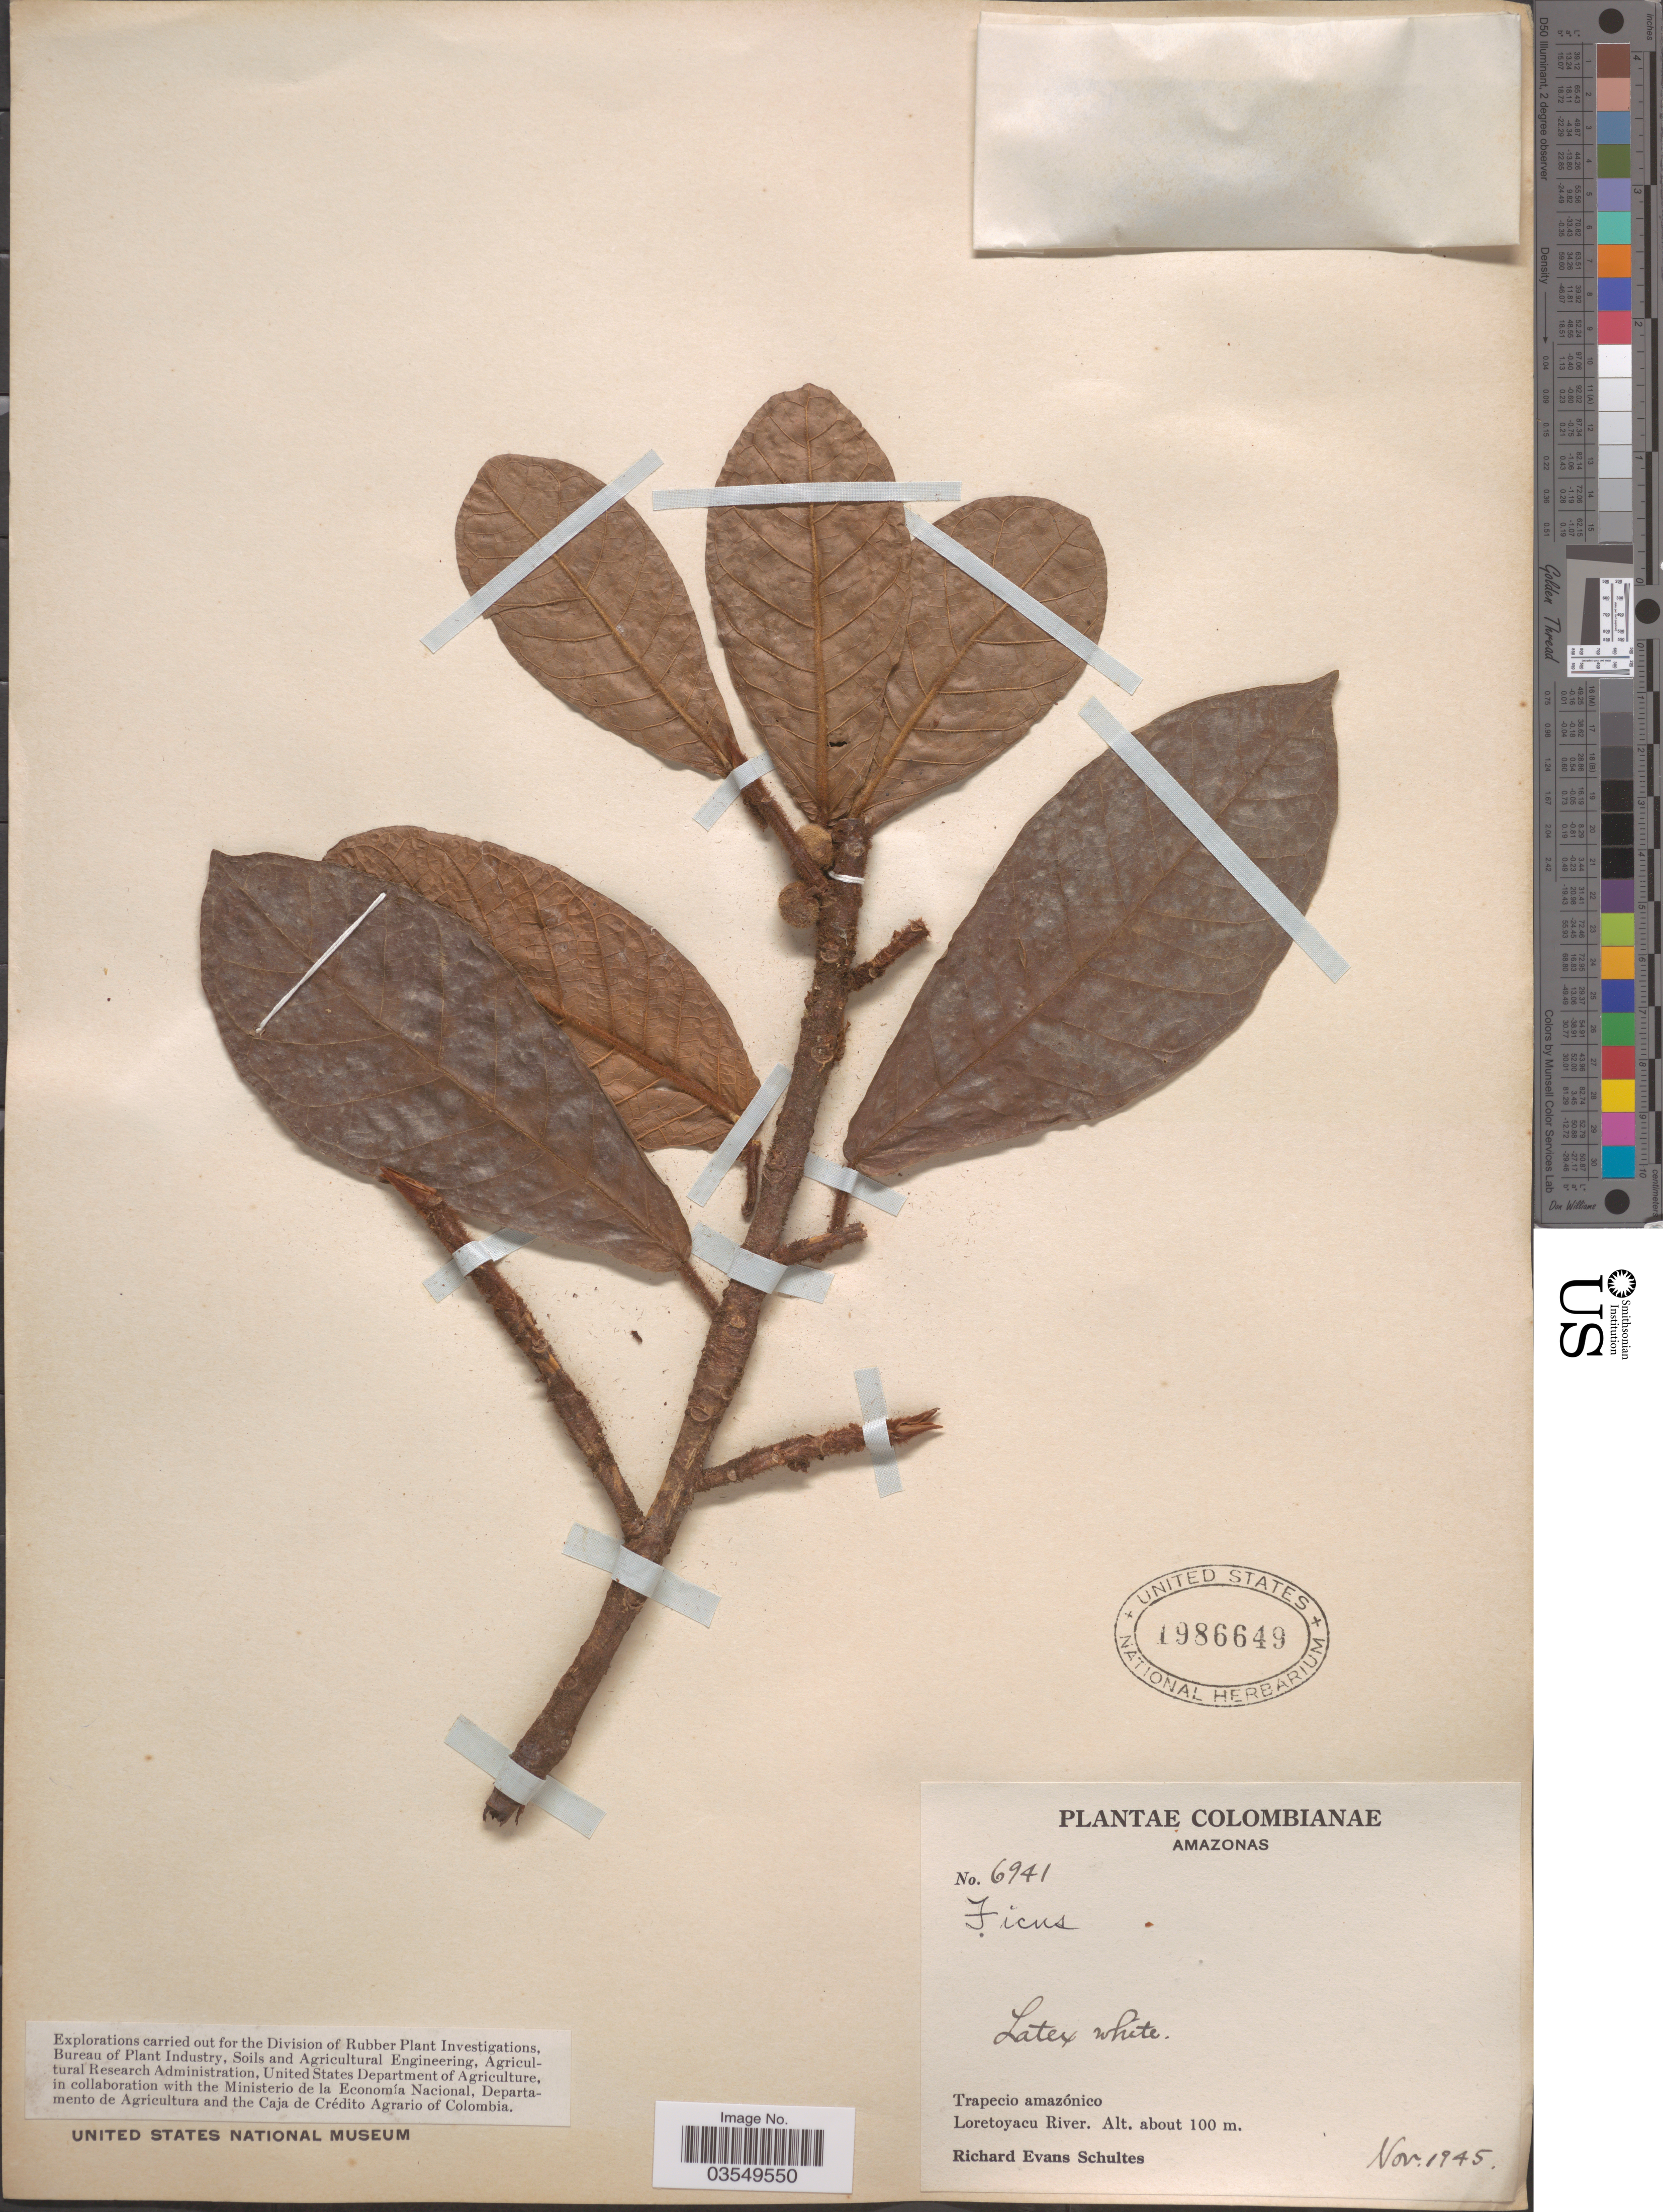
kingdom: Plantae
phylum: Tracheophyta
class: Magnoliopsida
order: Rosales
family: Moraceae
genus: Ficus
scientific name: Ficus matiziana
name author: Dugand G.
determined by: Mitidieri, Nicole, (WIS), University of Wisconsin - Madison (UNITED STATES)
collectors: R. E. Schultes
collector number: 6941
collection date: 1945-11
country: Colombia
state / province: Amazônas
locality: Trapecio amazónico. Loretoyacu River.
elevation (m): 100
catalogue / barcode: US 1986649